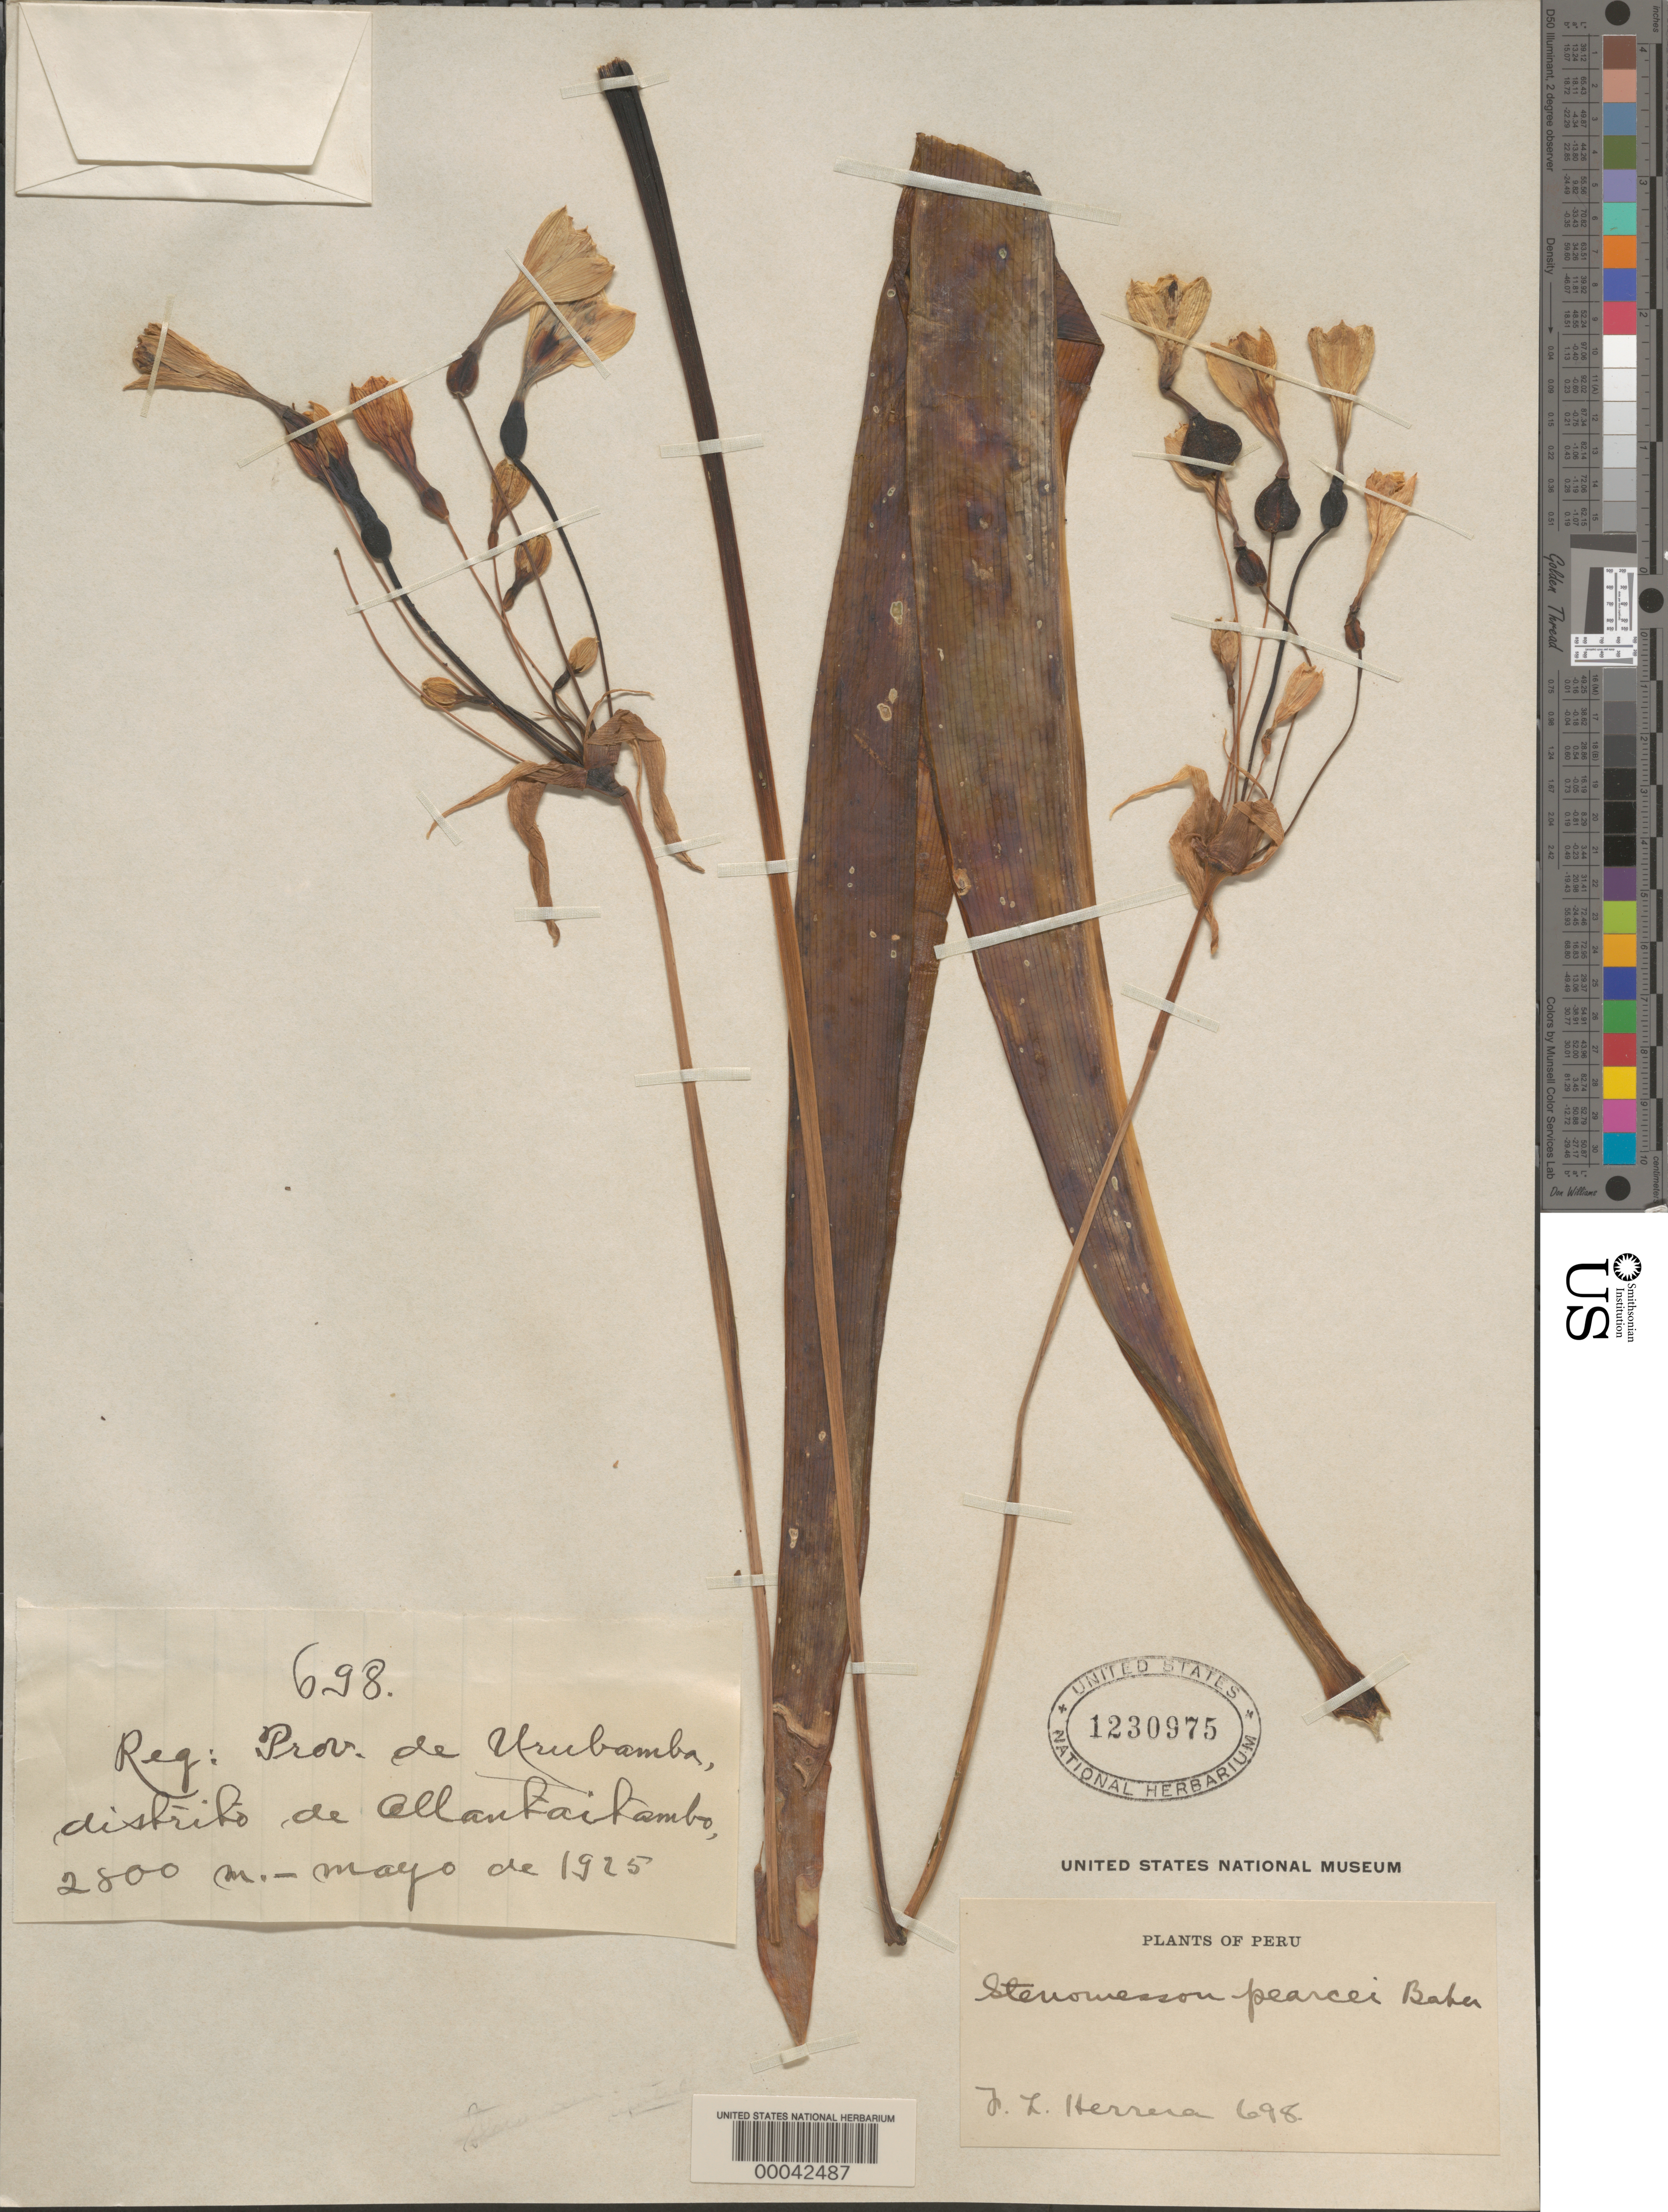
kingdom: Plantae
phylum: Tracheophyta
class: Liliopsida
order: Asparagales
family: Amaryllidaceae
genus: Stenomesson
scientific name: Stenomesson pearcei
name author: Baker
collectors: F. L. Herrera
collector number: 698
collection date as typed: May 1925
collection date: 1925-05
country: Peru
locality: Urubama; Allantaitambo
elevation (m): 2800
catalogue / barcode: US 1230975